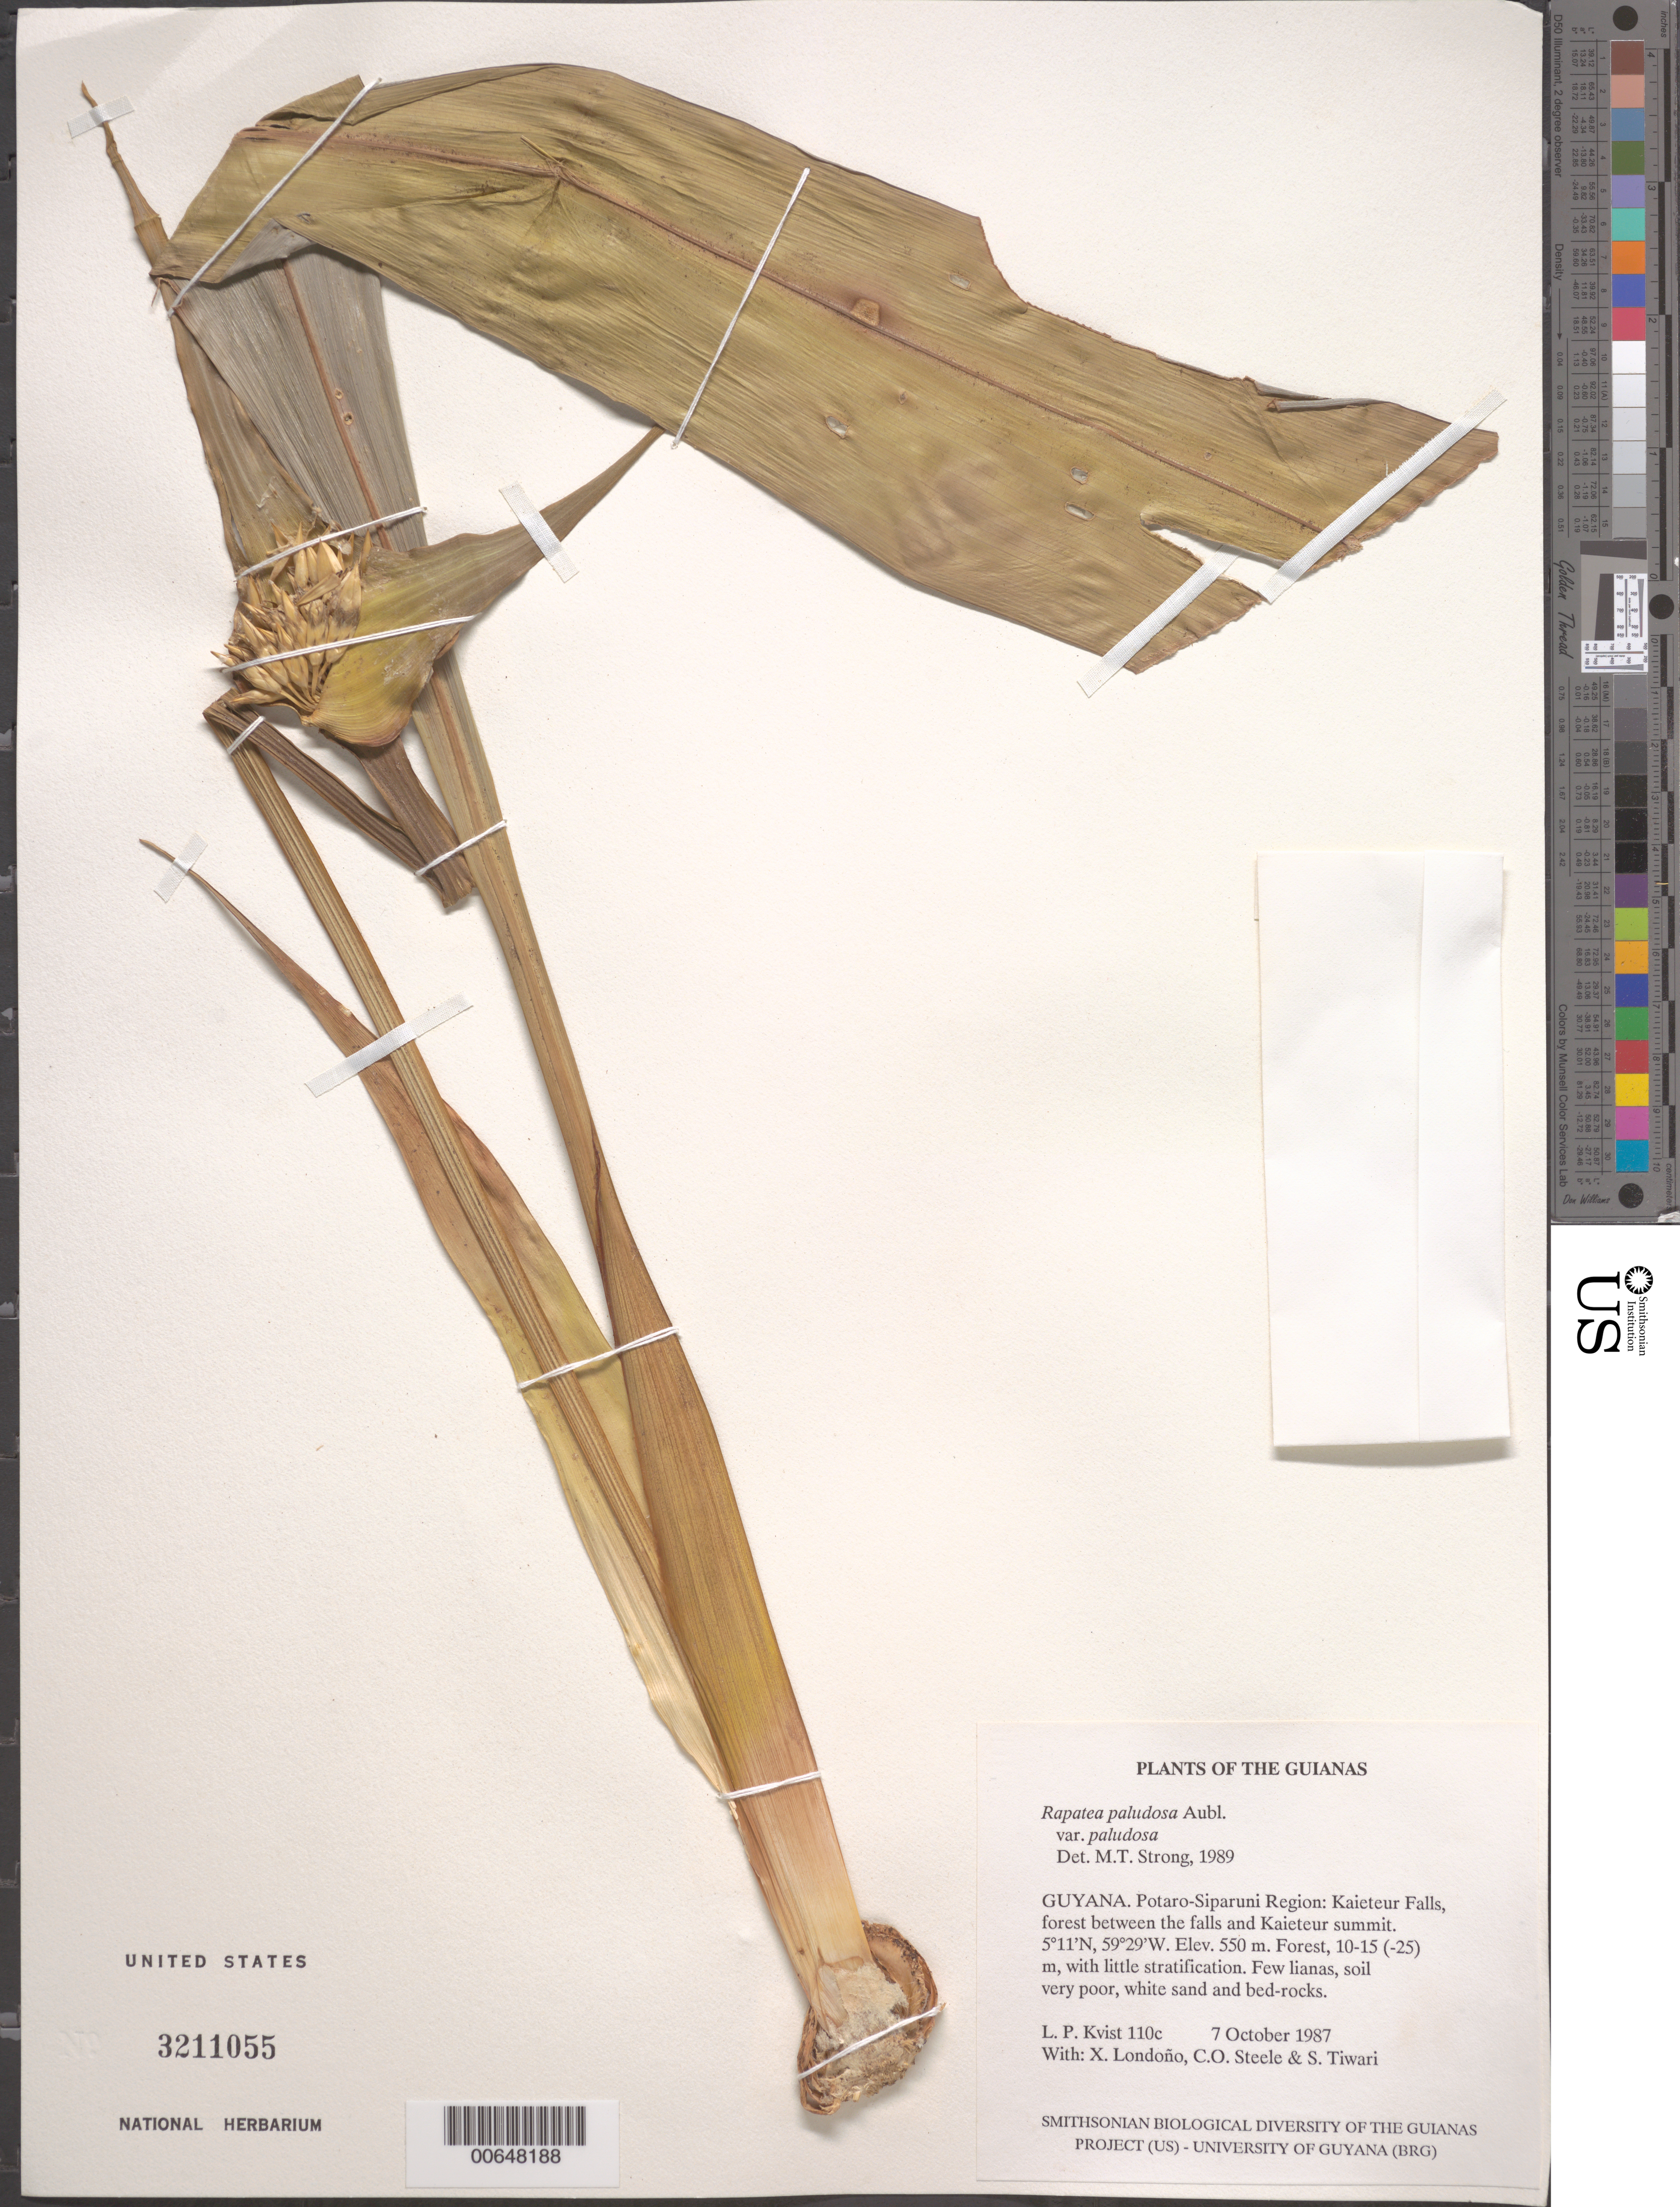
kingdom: Plantae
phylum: Tracheophyta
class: Liliopsida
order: Poales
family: Rapateaceae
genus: Rapatea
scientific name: Rapatea paludosa var. paludosa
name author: Aubl.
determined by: Strong, M. T., (US), Smithsonian Institution - National Museum of Natural History (UNITED STATES)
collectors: L. P. Kvist, X. Londoño, O. C. Steele & S. Tiwari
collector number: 110 c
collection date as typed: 7 October 1987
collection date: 1987-10-07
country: Guyana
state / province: Potaro-Siparuni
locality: Kaieteur Falls, between the falls and Kaieteur summit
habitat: Forest, 10-15 (-25) m, with little stratification. Few lianas, soil very poor, white sand and bed-rocks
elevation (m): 550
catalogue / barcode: US 3211055